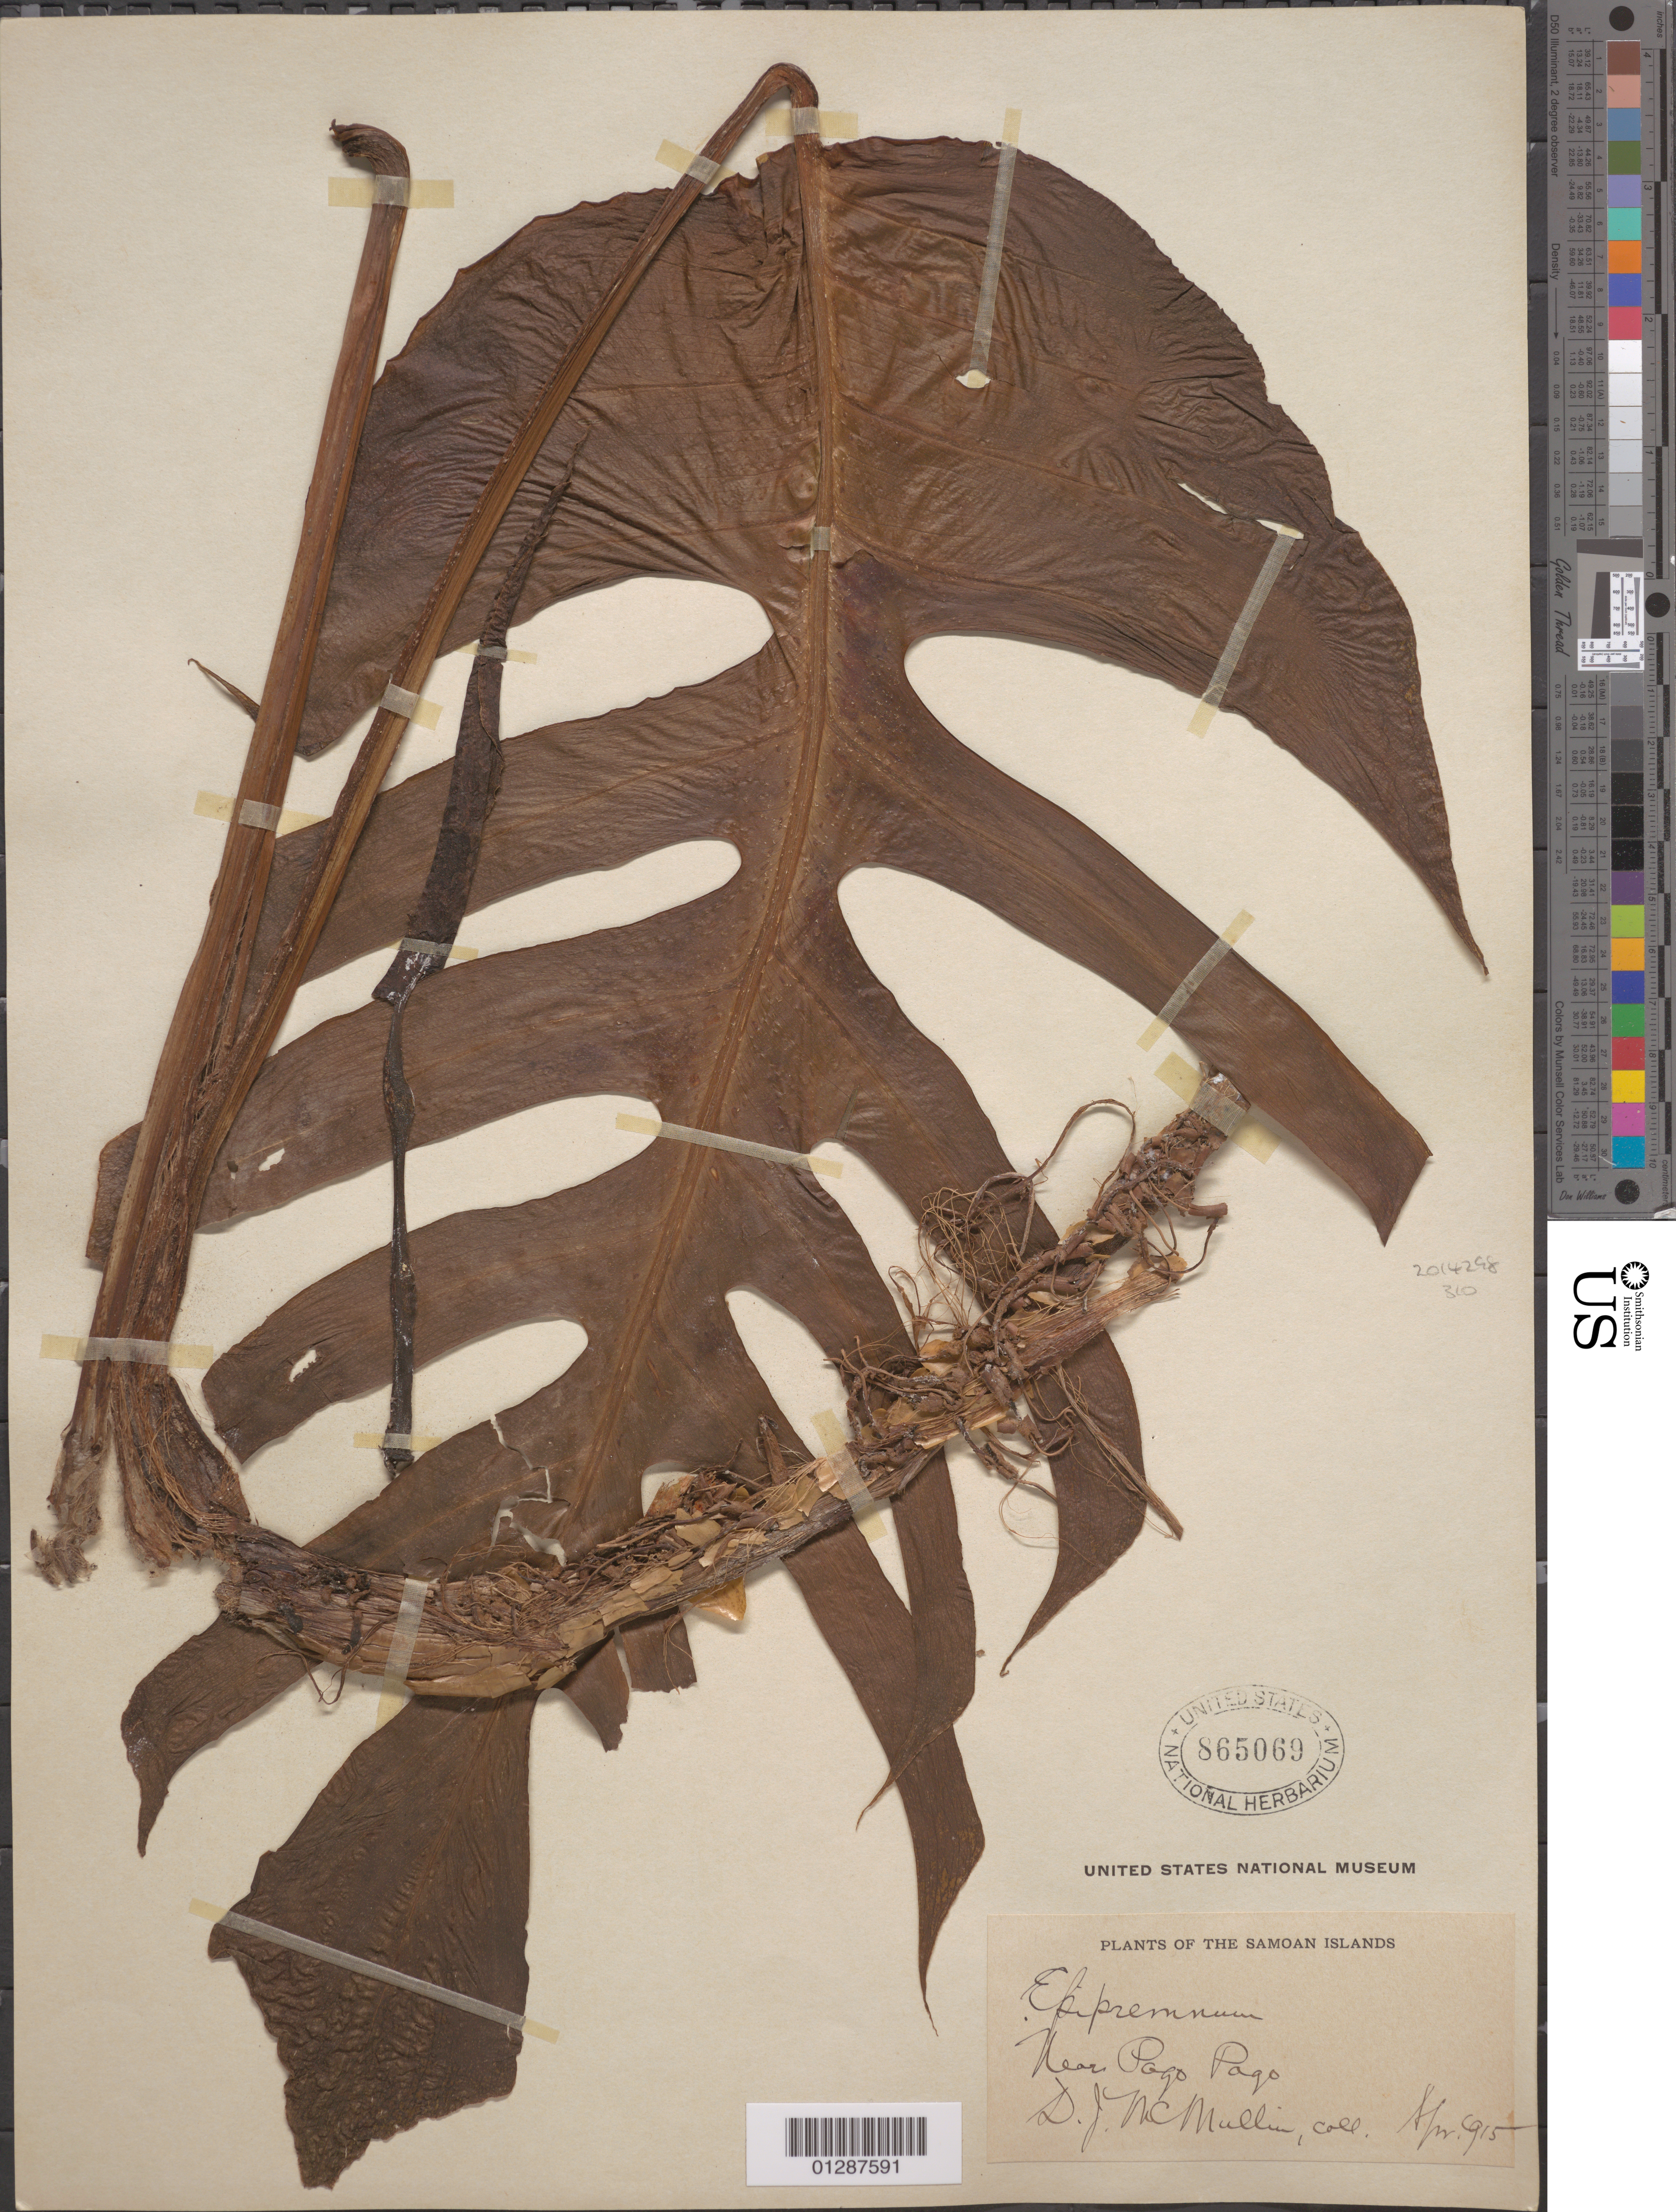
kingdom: Plantae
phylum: Tracheophyta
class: Liliopsida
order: Alismatales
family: Araceae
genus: Epipremnum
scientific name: Epipremnum pinnatum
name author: (L.) Engl.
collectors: D. McMullin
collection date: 1915-04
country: American Samoa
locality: Samoan Islands. Near Pago Pago.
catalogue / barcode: US 865069